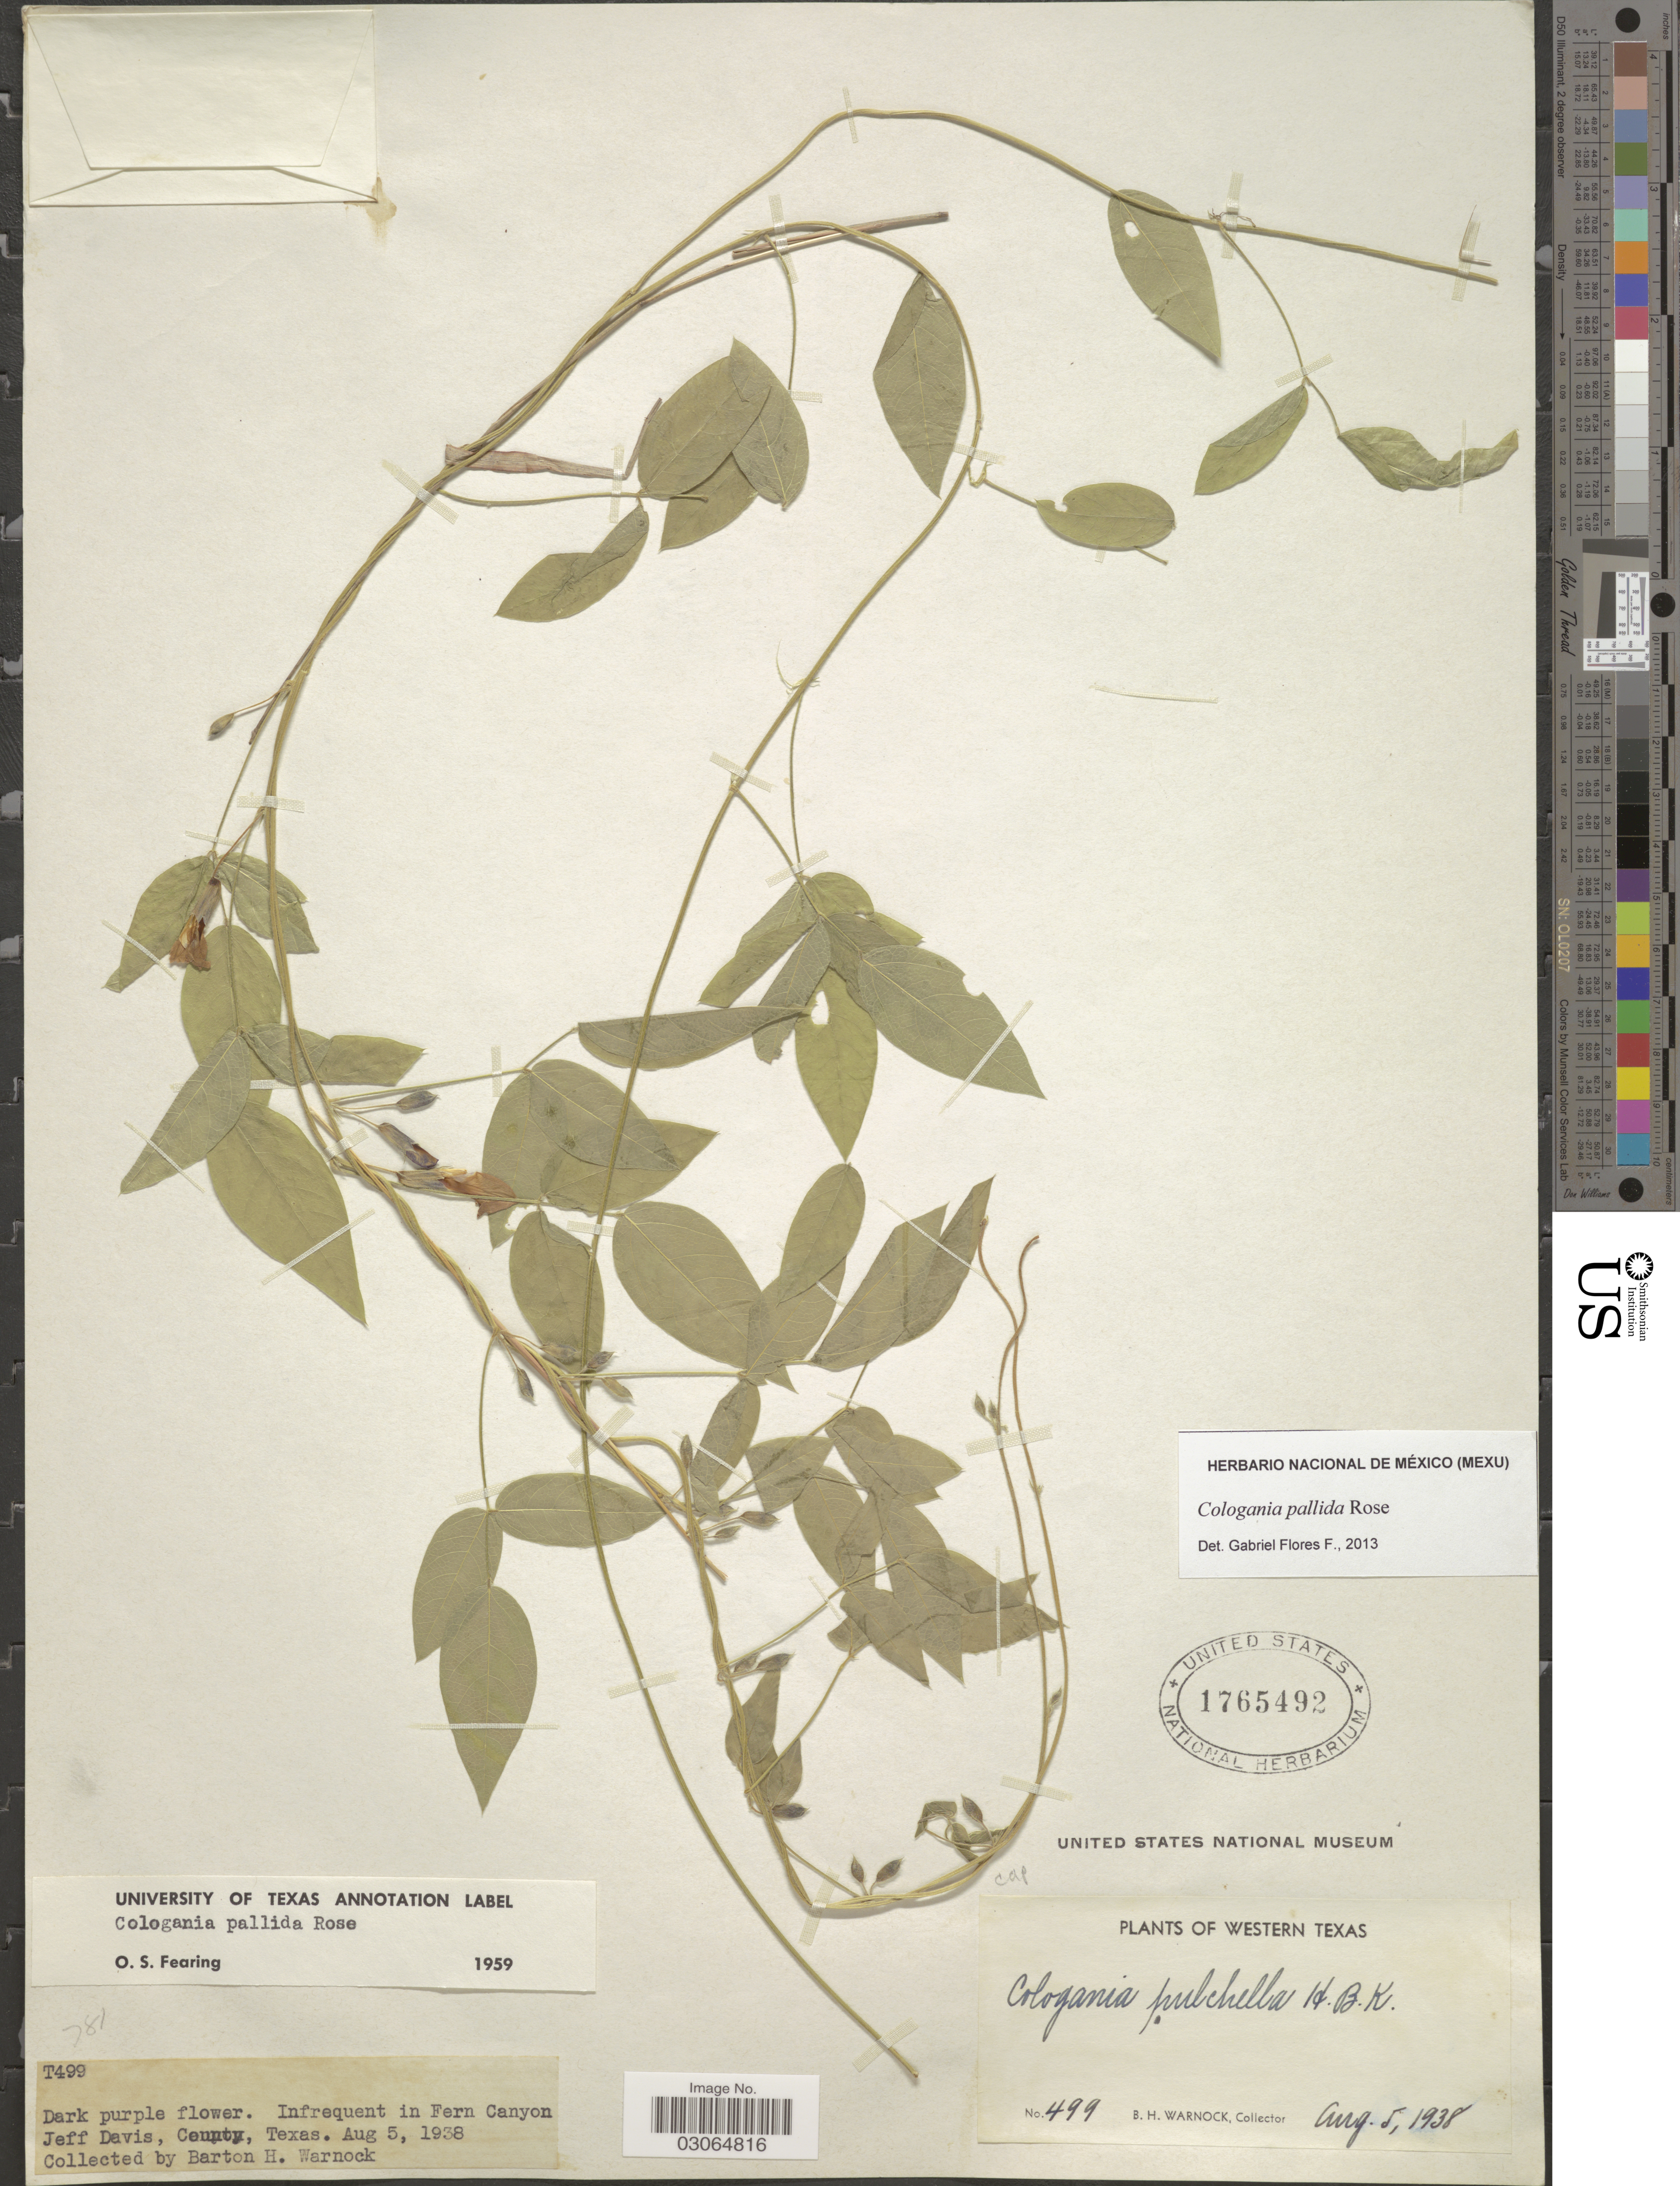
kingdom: Plantae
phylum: Tracheophyta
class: Magnoliopsida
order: Fabales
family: Fabaceae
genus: Cologania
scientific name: Cologania pallida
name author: Rose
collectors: B. H. Warnock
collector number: T499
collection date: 1938-08-05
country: United States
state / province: Texas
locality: Western Texas. Infrequent in Fern Canyon Jeff Davis, County.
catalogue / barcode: US 1765492